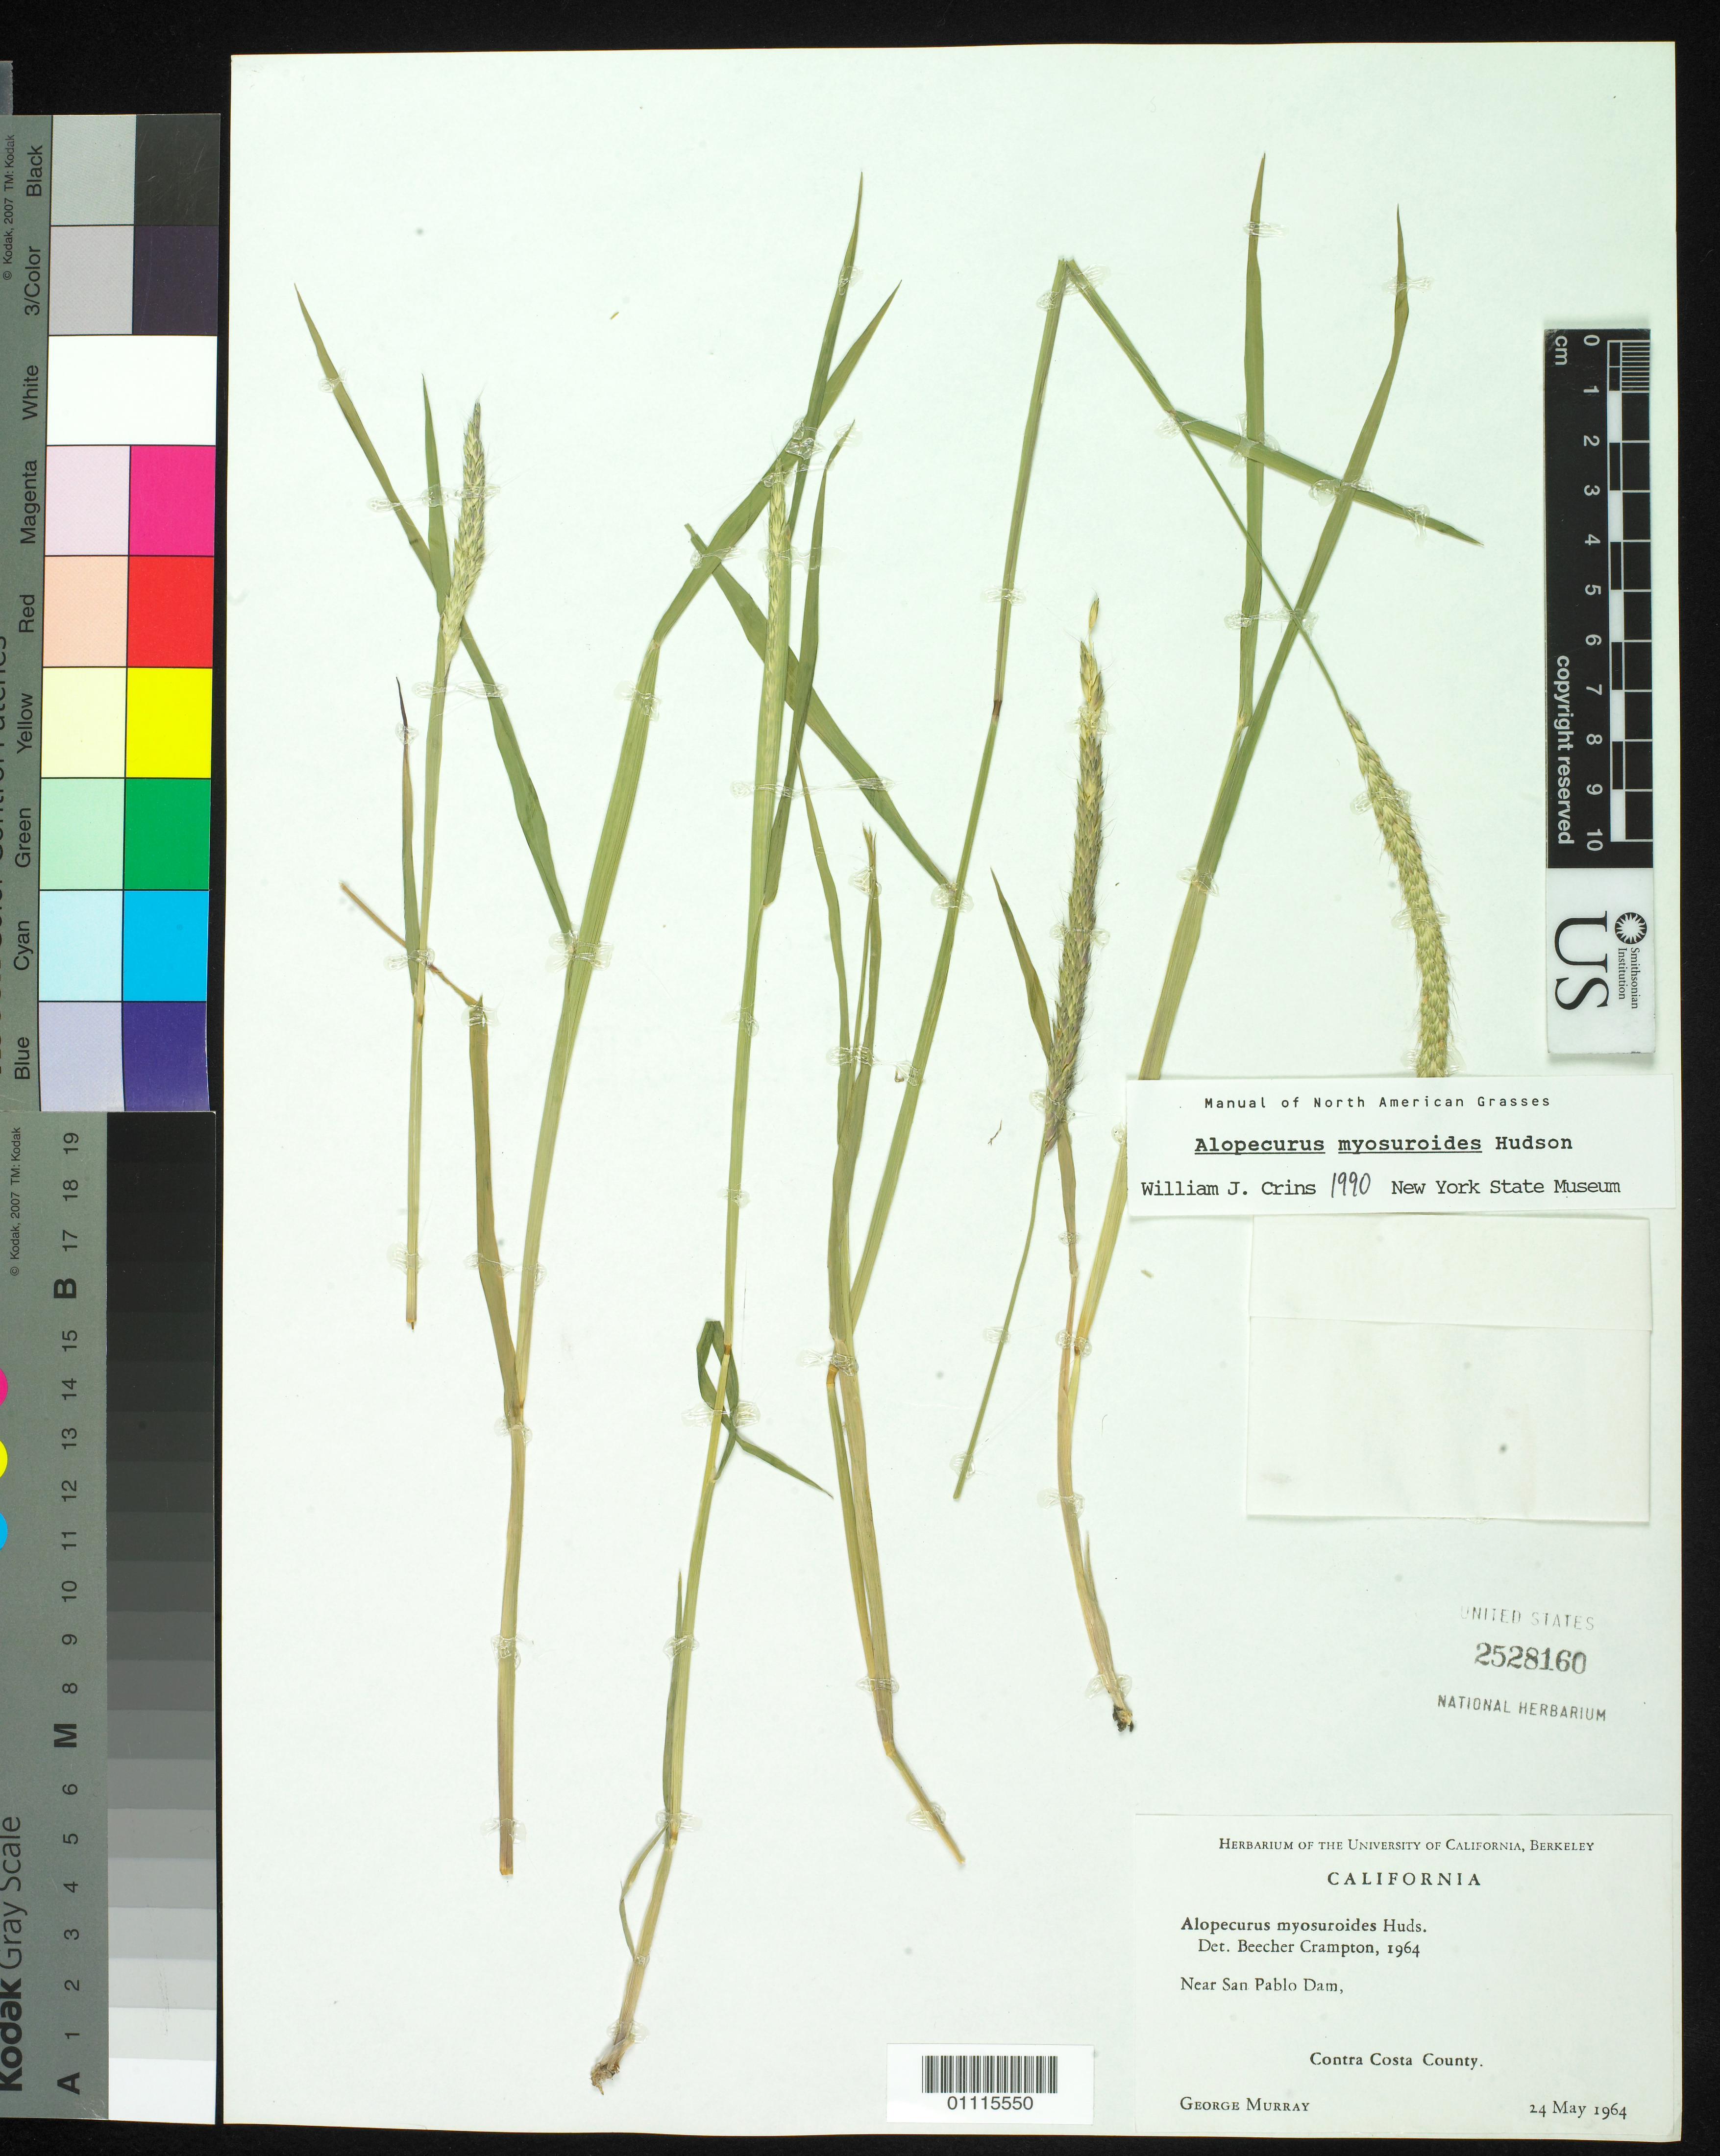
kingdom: Plantae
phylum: Tracheophyta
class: Liliopsida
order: Poales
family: Poaceae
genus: Alopecurus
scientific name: Alopecurus myosuroides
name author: Huds.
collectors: G. Murray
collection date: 1964-05-24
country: United States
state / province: California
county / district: Contra Costa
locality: Near San Pablo Dam.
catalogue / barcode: US 2528160